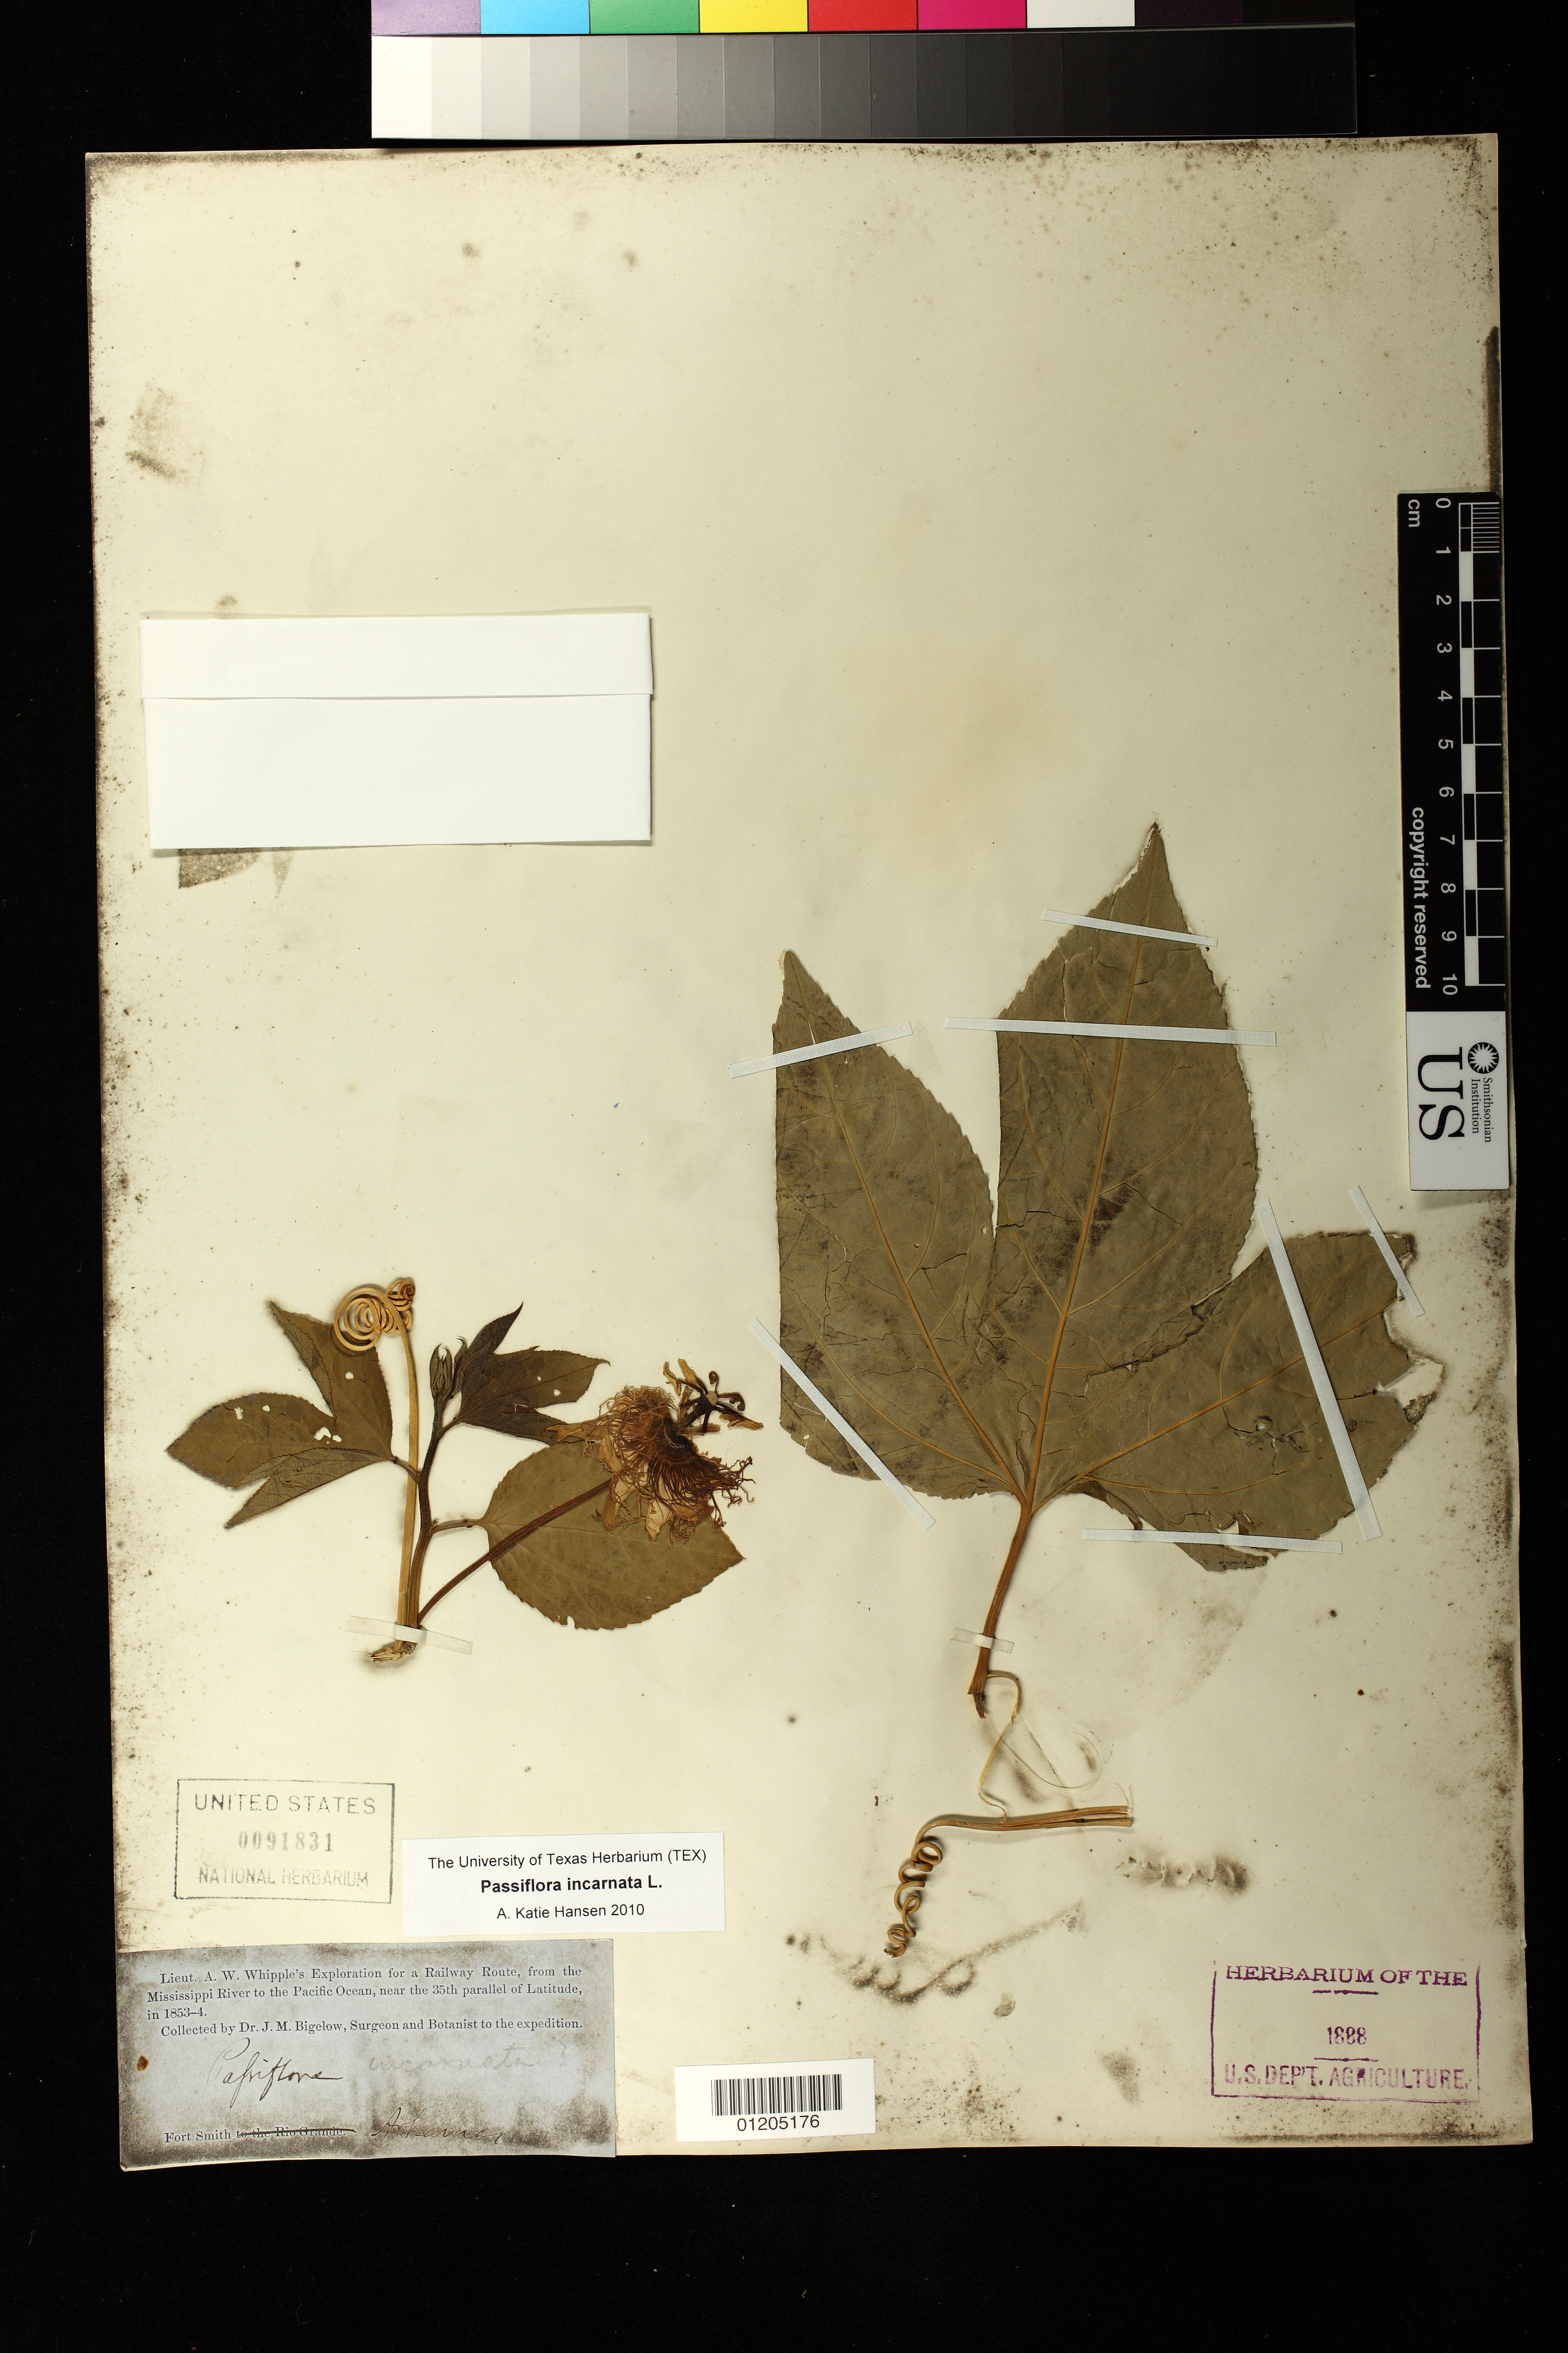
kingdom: Plantae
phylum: Tracheophyta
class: Magnoliopsida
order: Malpighiales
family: Passifloraceae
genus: Passiflora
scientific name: Passiflora incarnata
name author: L.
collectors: J. M. Bigelow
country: United States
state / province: Arkansas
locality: Lieut. A. W. Whipple's Exploration for a Railway Route, from the Mississippi River to the Pacific Ocean, near the 35th parallel of Latitude, in 1853-4.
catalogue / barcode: US 91831